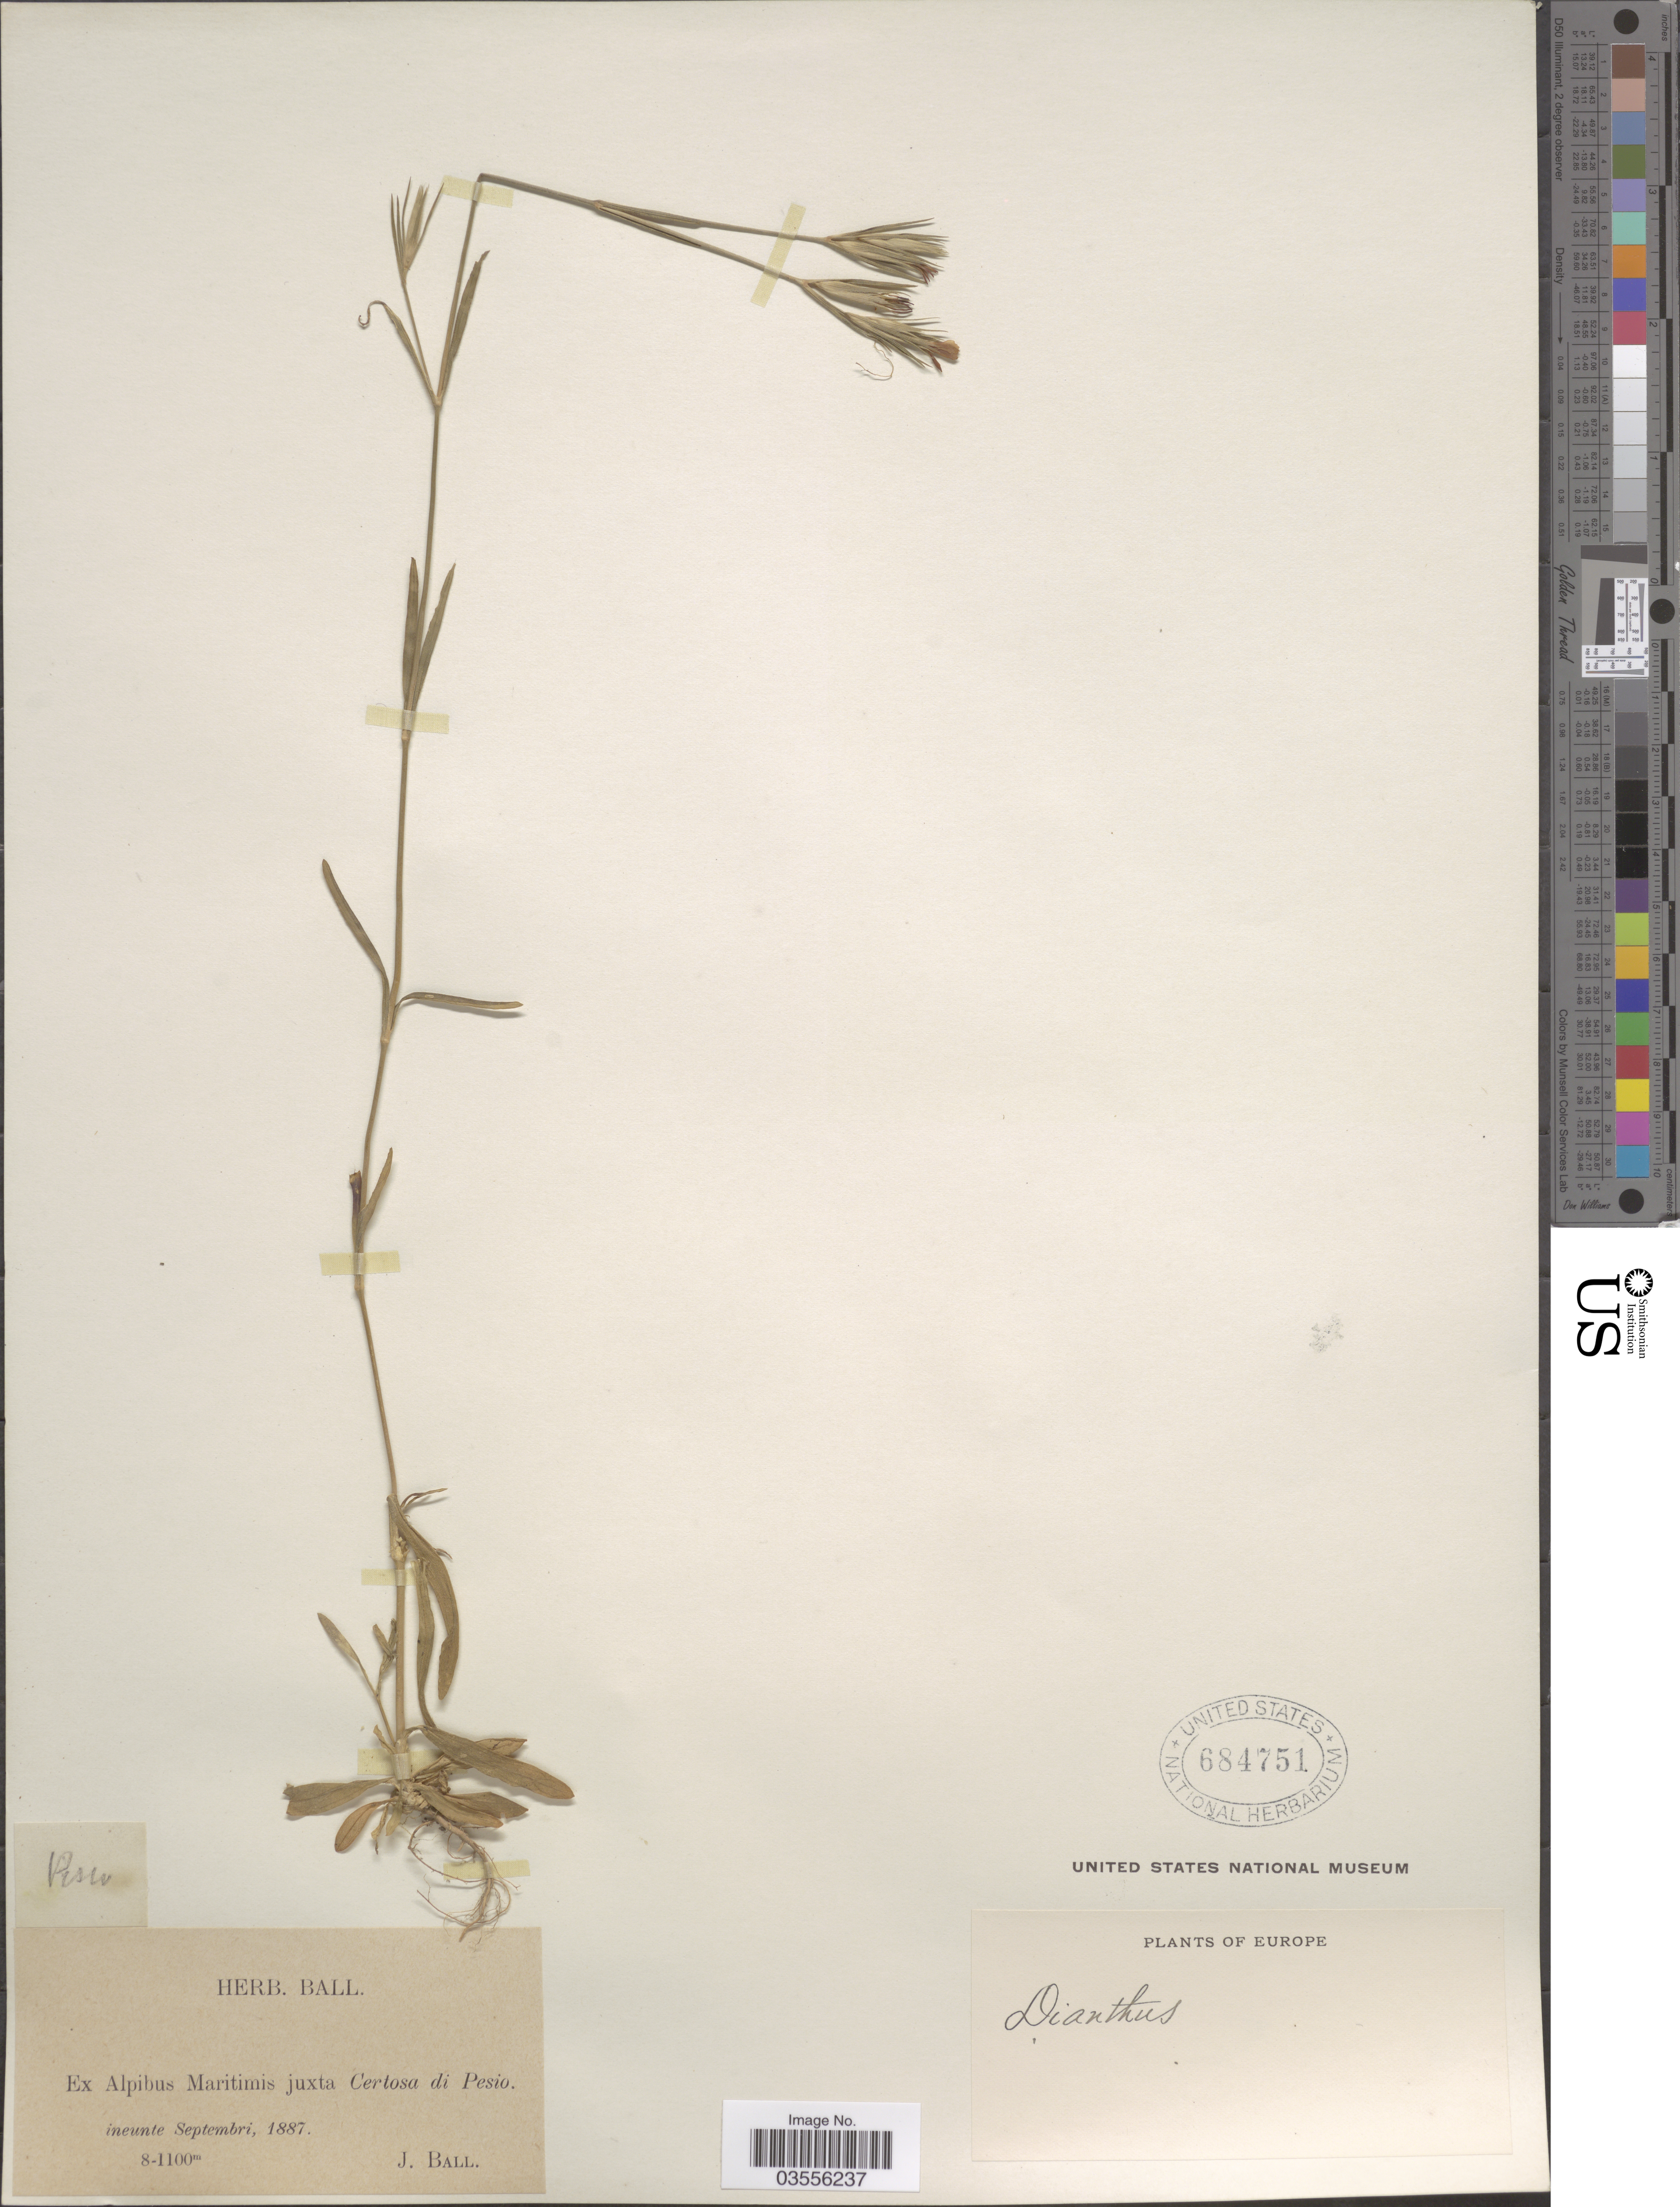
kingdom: Plantae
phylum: Tracheophyta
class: Magnoliopsida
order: Caryophyllales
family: Caryophyllaceae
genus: Dianthus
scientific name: Dianthus arenarius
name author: L.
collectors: J. Ball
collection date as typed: Ineunte Septembri 1887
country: Italy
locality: Europe. Ex Alpibus Maritimes juxta Certosa di Pesio.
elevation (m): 800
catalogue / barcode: US 684751